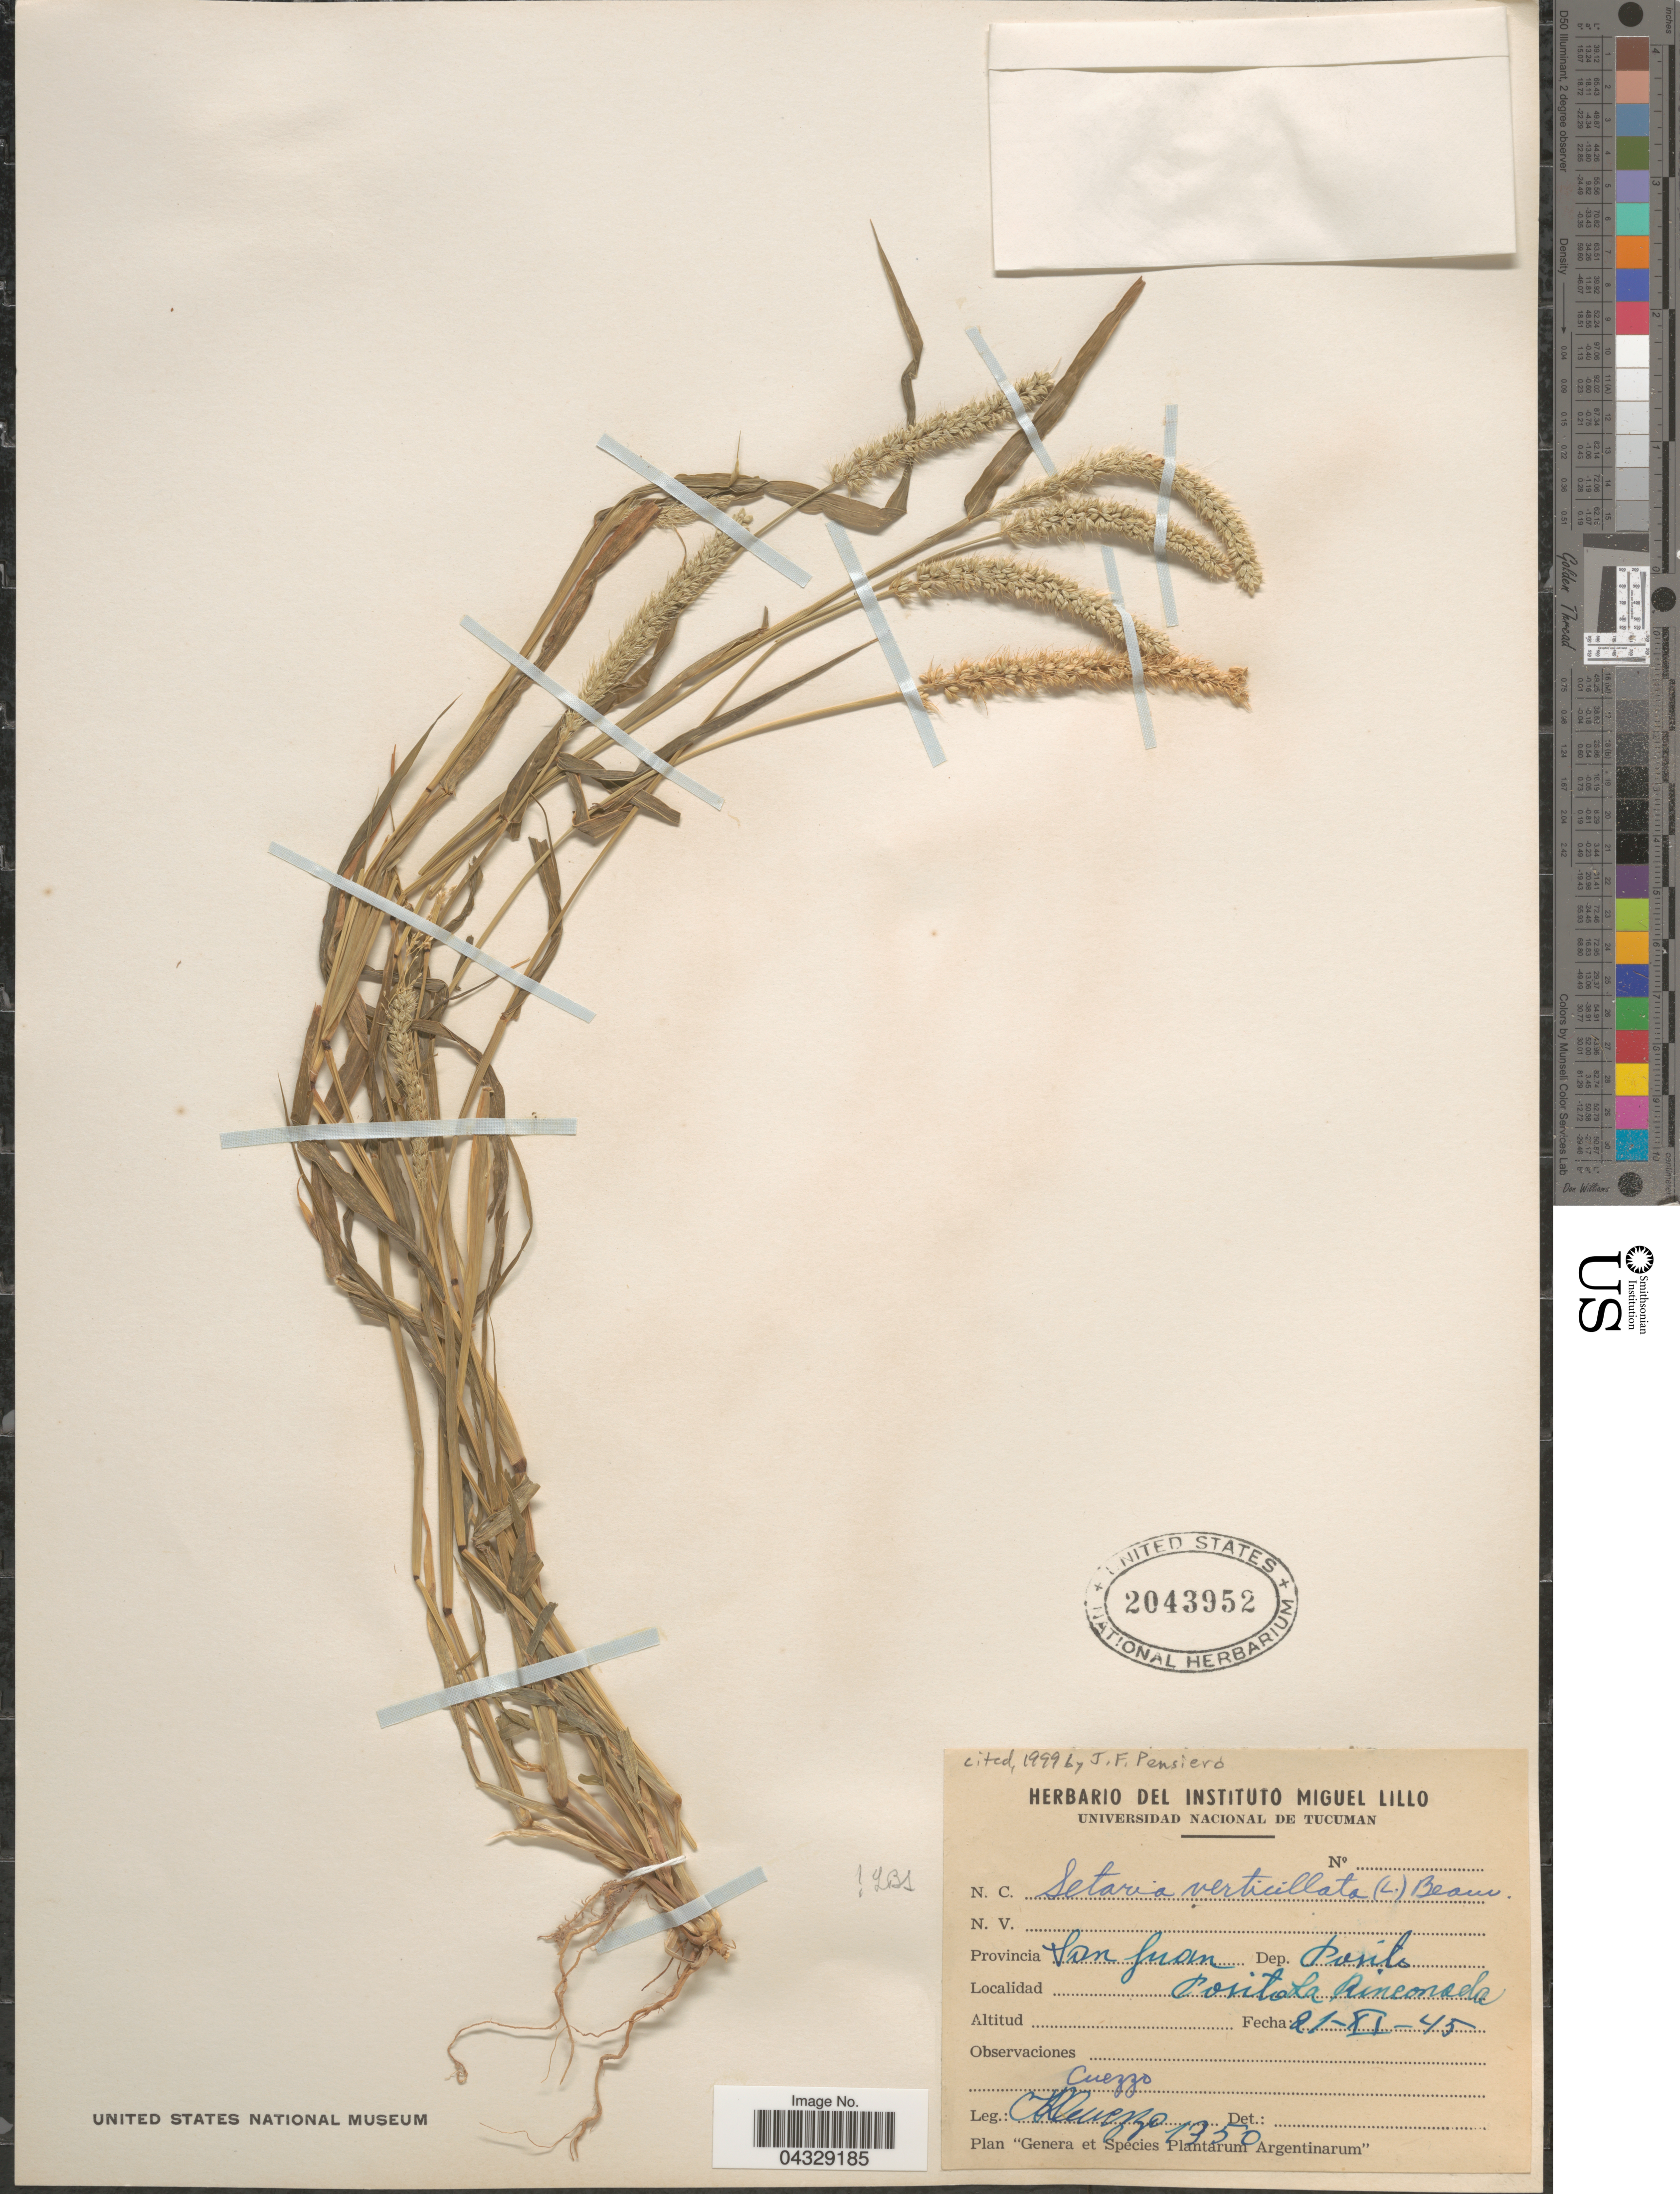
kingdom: Plantae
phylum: Tracheophyta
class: Liliopsida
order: Poales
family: Poaceae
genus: Setaria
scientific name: Setaria verticillata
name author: (L.) P. Beauv.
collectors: A. Cuezzo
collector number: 1950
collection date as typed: Transcribed d/m/y: 21/11/45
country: Argentina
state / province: San Juan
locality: Dep. Posito. Posito La Rinconada.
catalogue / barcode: US 2043952